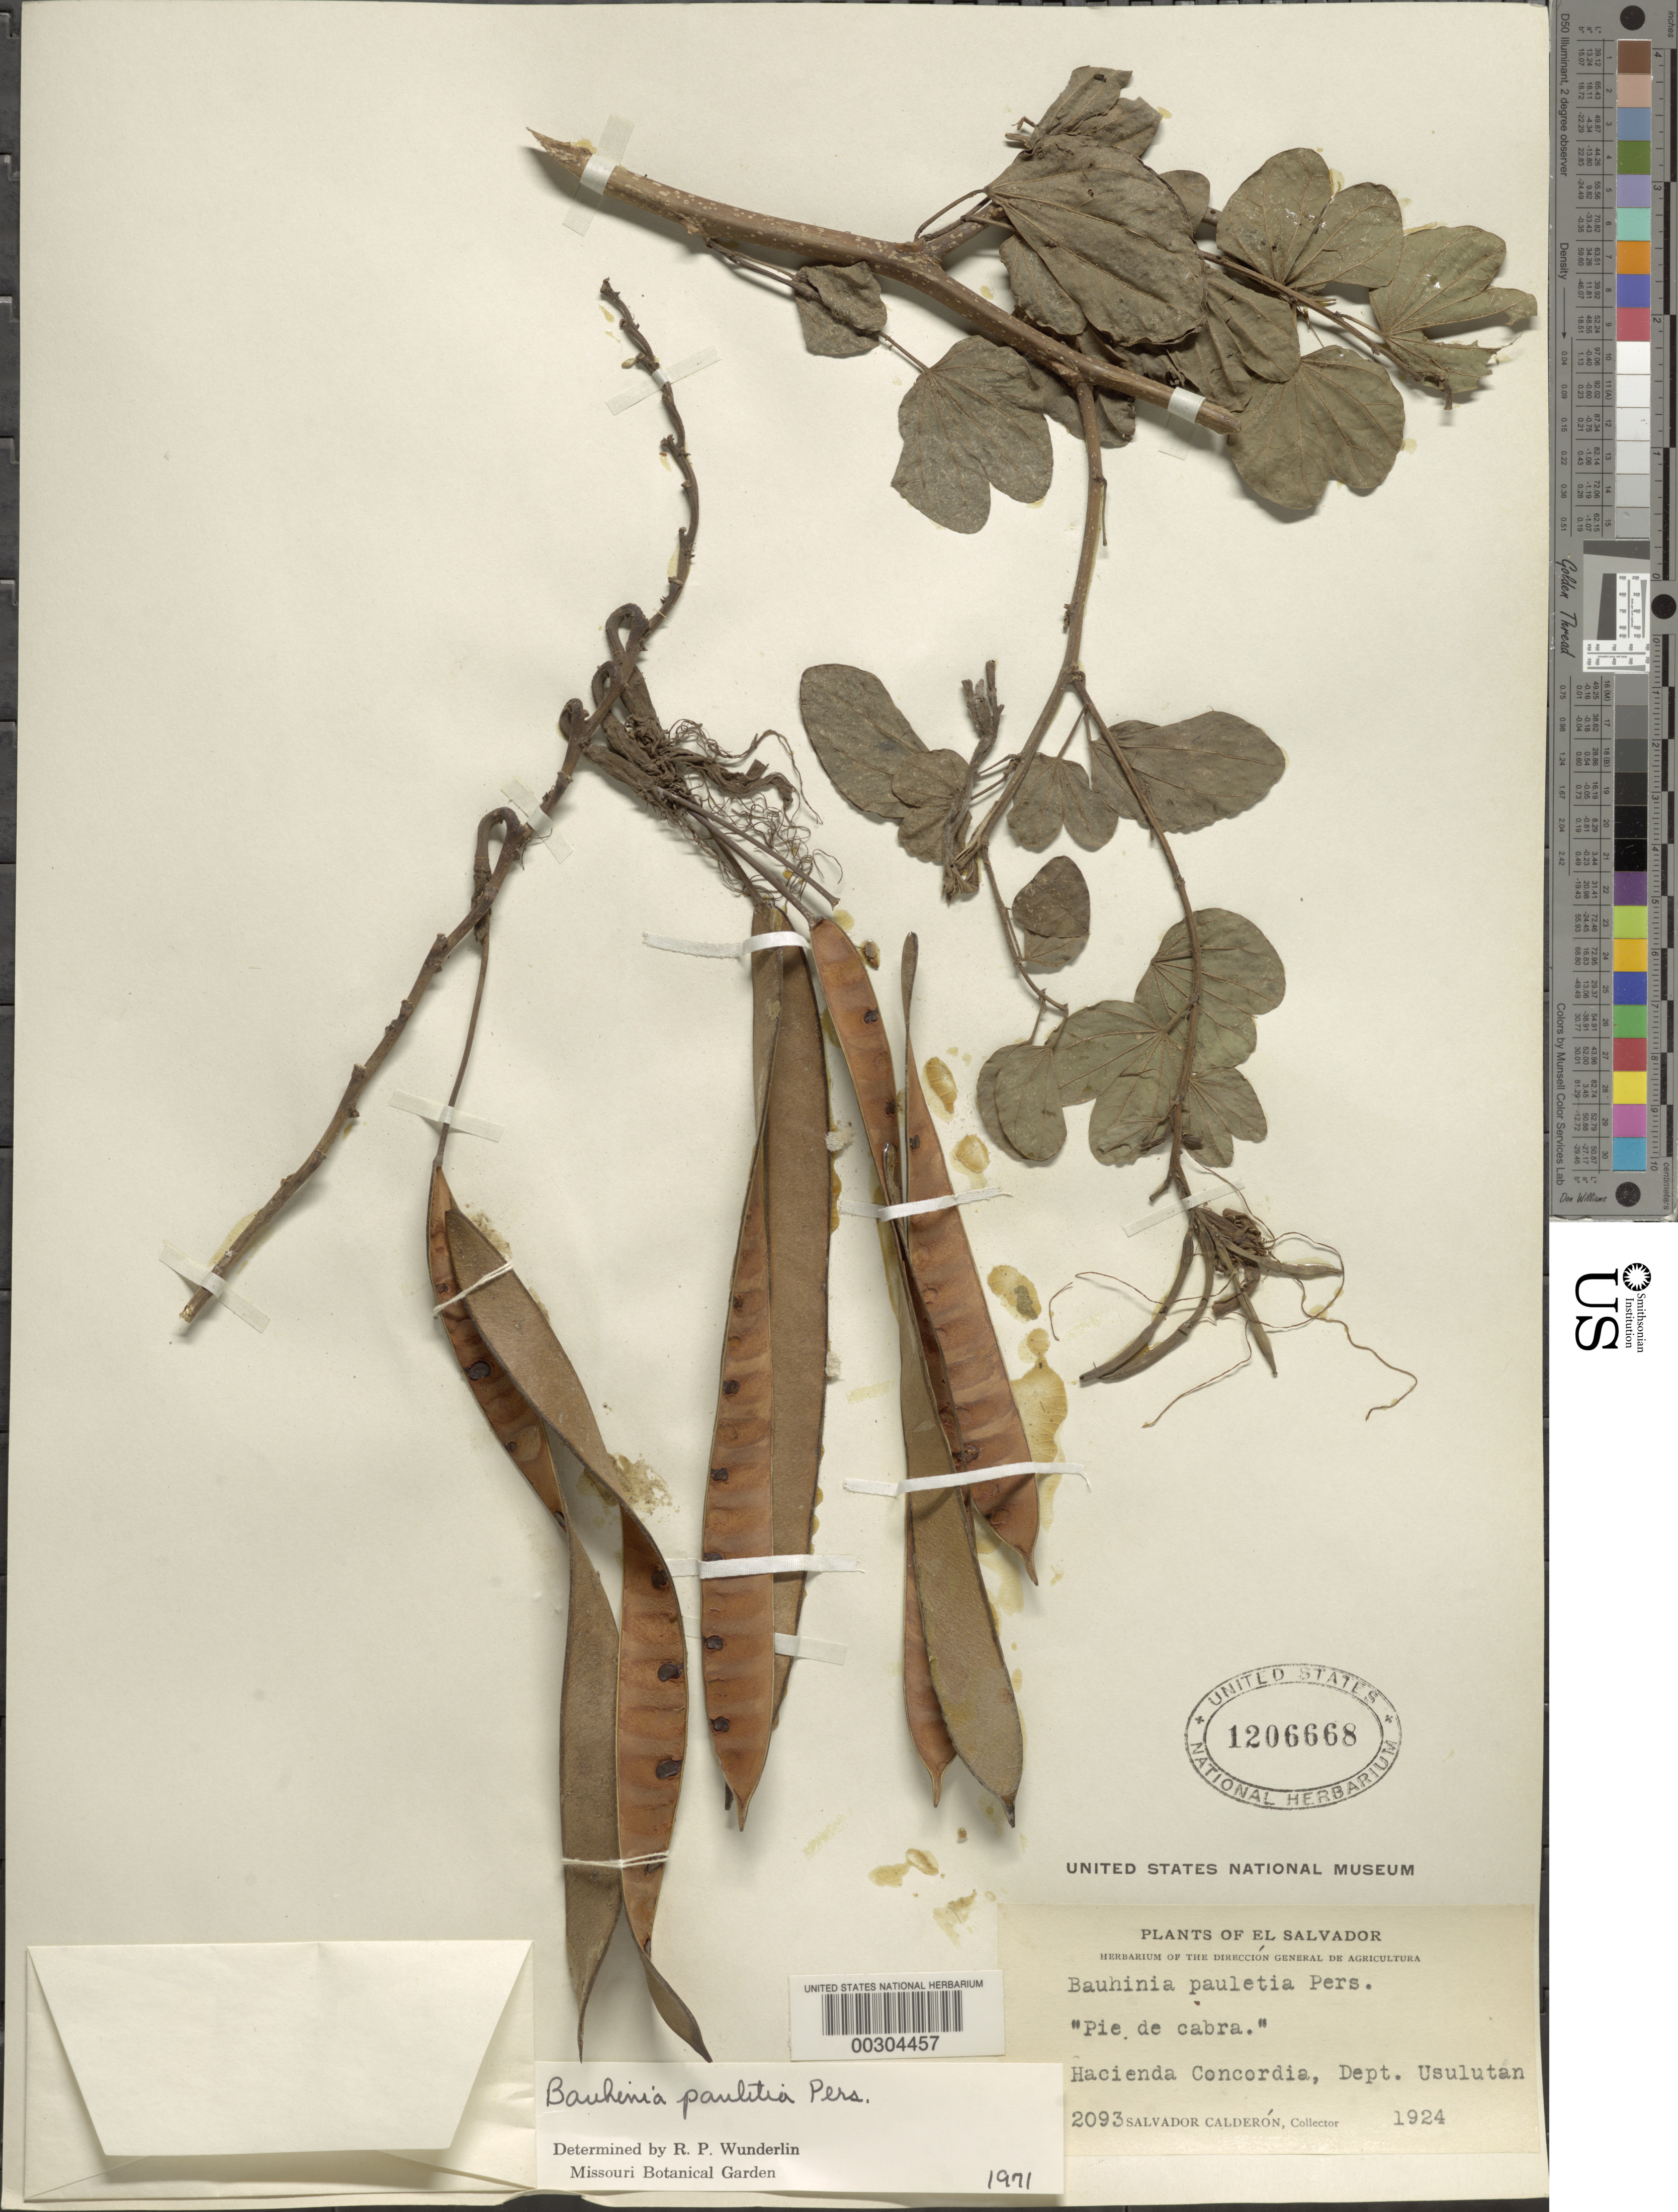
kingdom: Plantae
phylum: Tracheophyta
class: Magnoliopsida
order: Fabales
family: Fabaceae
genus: Bauhinia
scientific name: Bauhinia pauletia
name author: Pers.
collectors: S. Calderón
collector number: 2093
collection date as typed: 1924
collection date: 1924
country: El Salvador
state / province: Usulután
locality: Hacienda concordia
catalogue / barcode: US 1206668